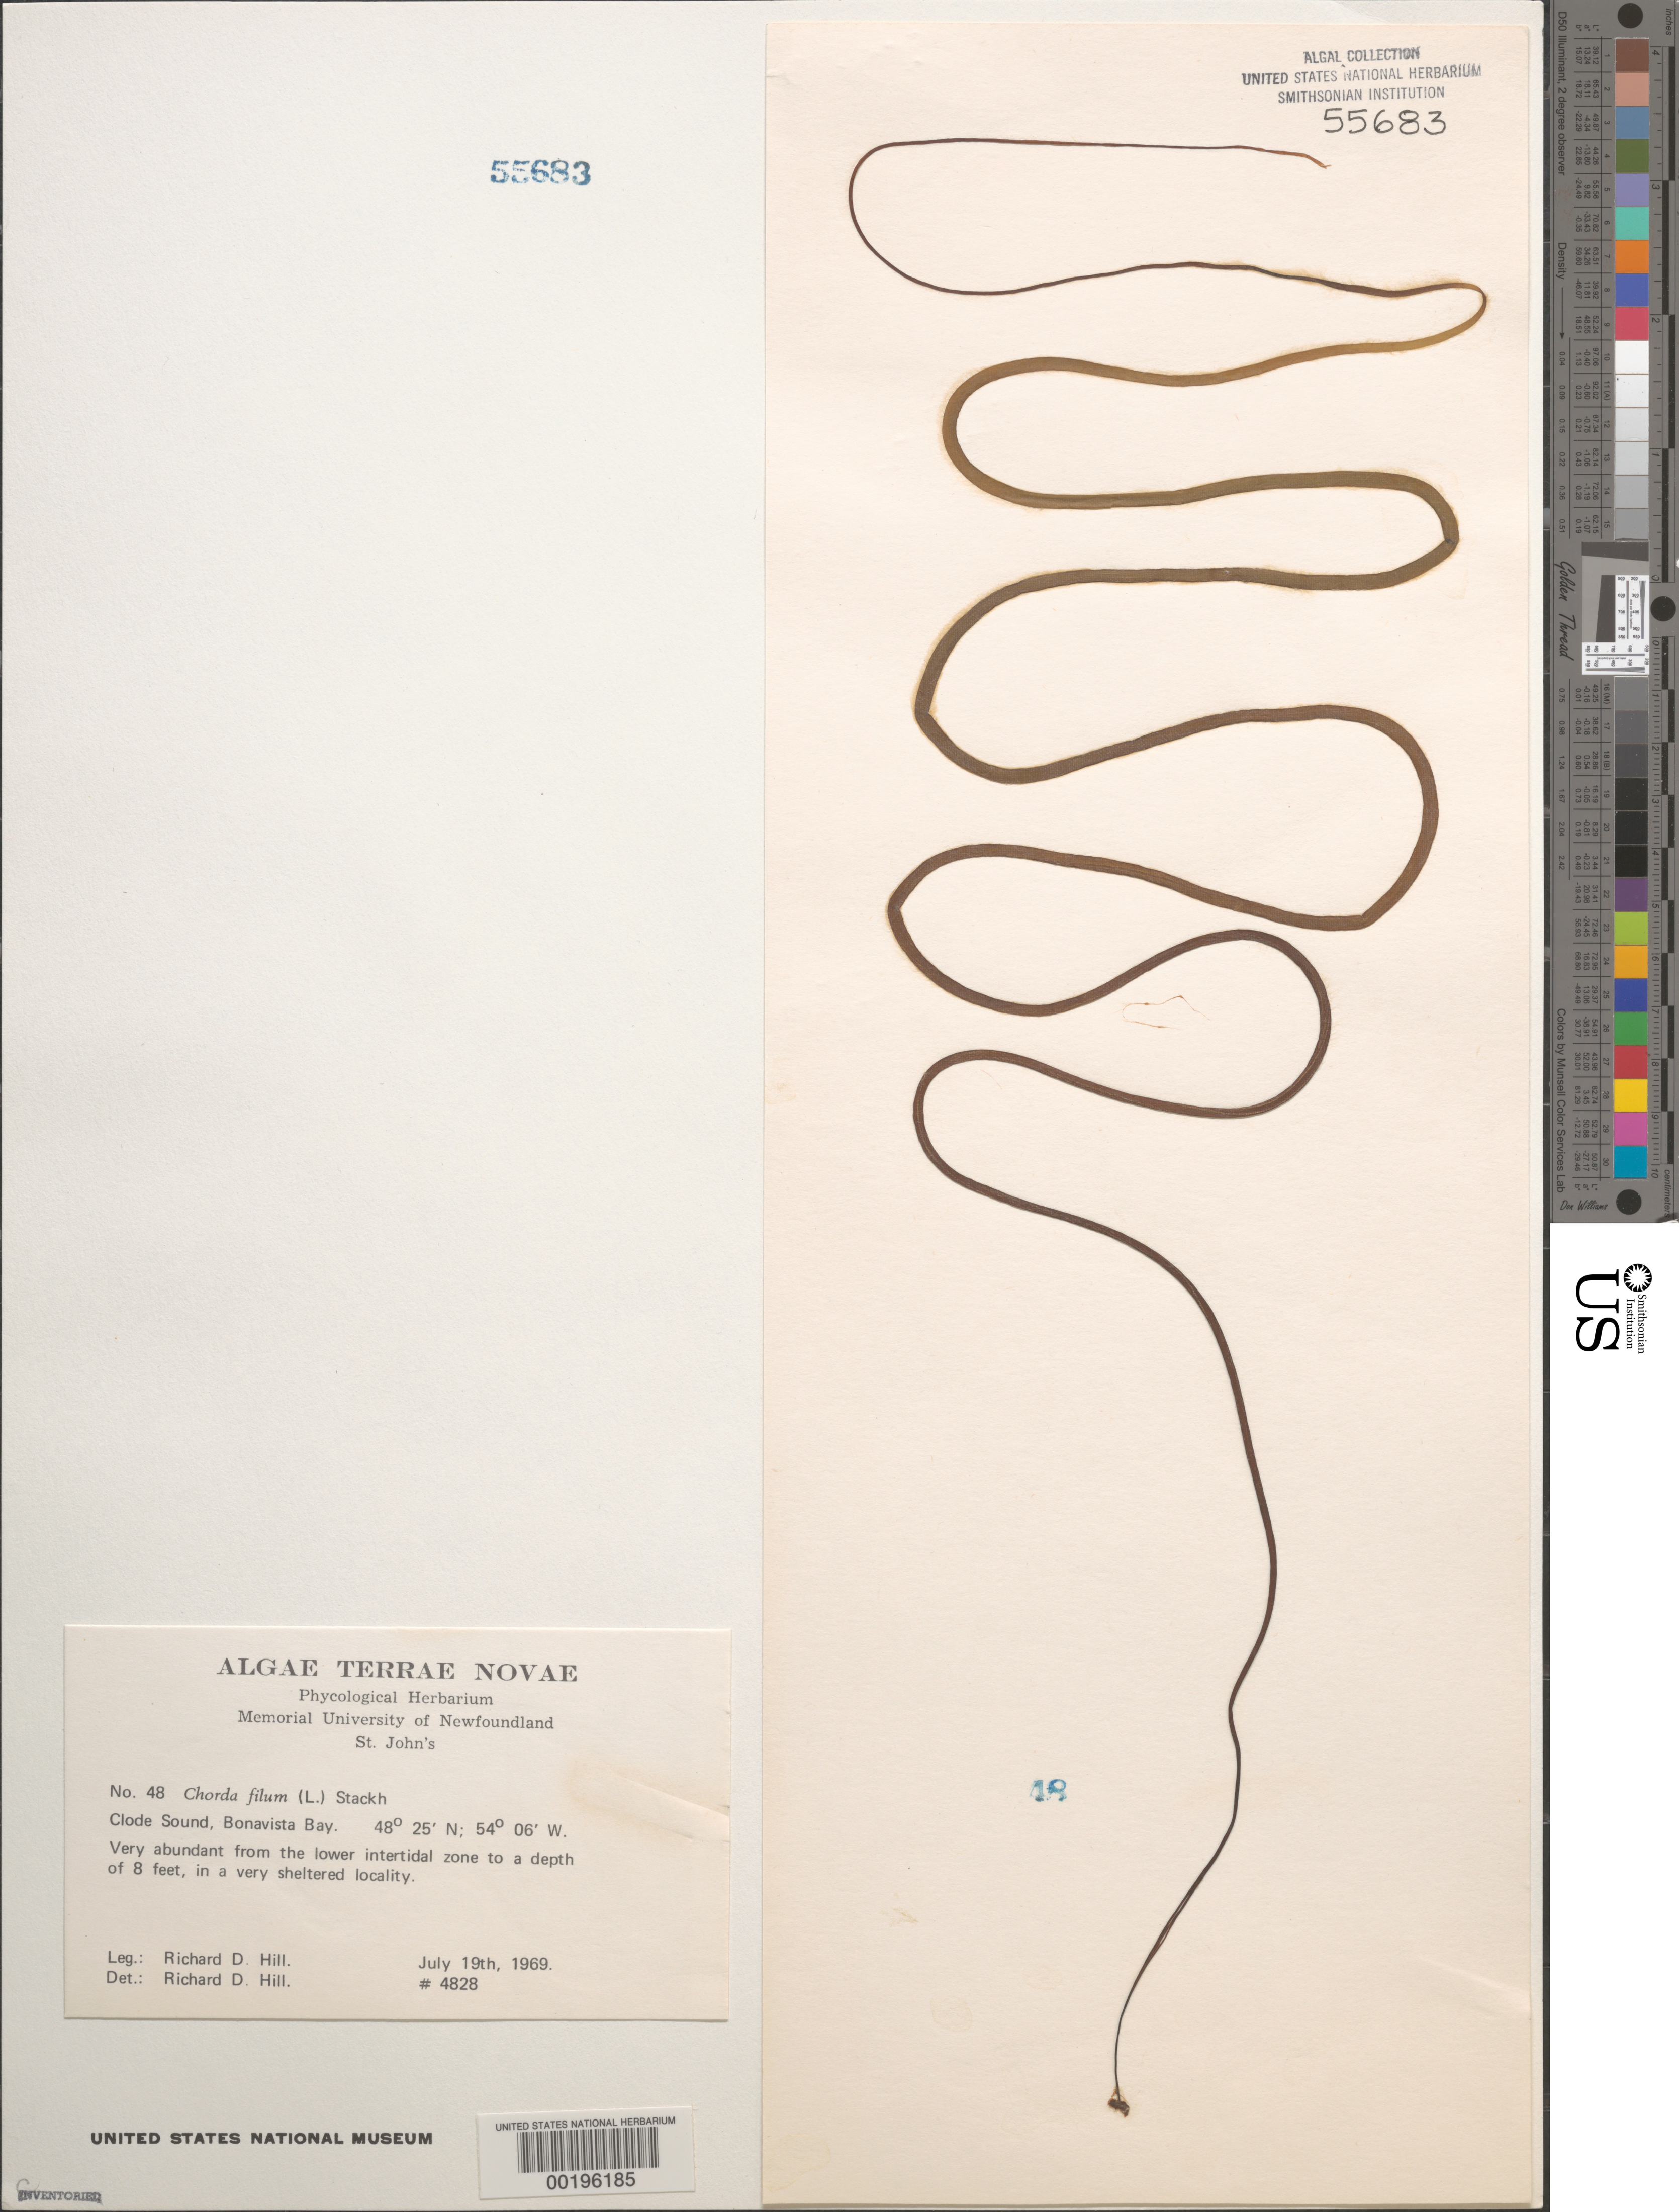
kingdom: Chromista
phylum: Ochrophyta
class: Phaeophyceae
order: Laminariales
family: Chordaceae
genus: Chorda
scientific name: Chorda filum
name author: (L.) Stackh.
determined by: Hill, R. D.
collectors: R. D. Hill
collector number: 4828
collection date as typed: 19 Jul 1969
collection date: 1969-07-19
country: Canada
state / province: Newfoundland and Labrador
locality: Clode Sound, Bonavista Bay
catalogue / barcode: US 55683